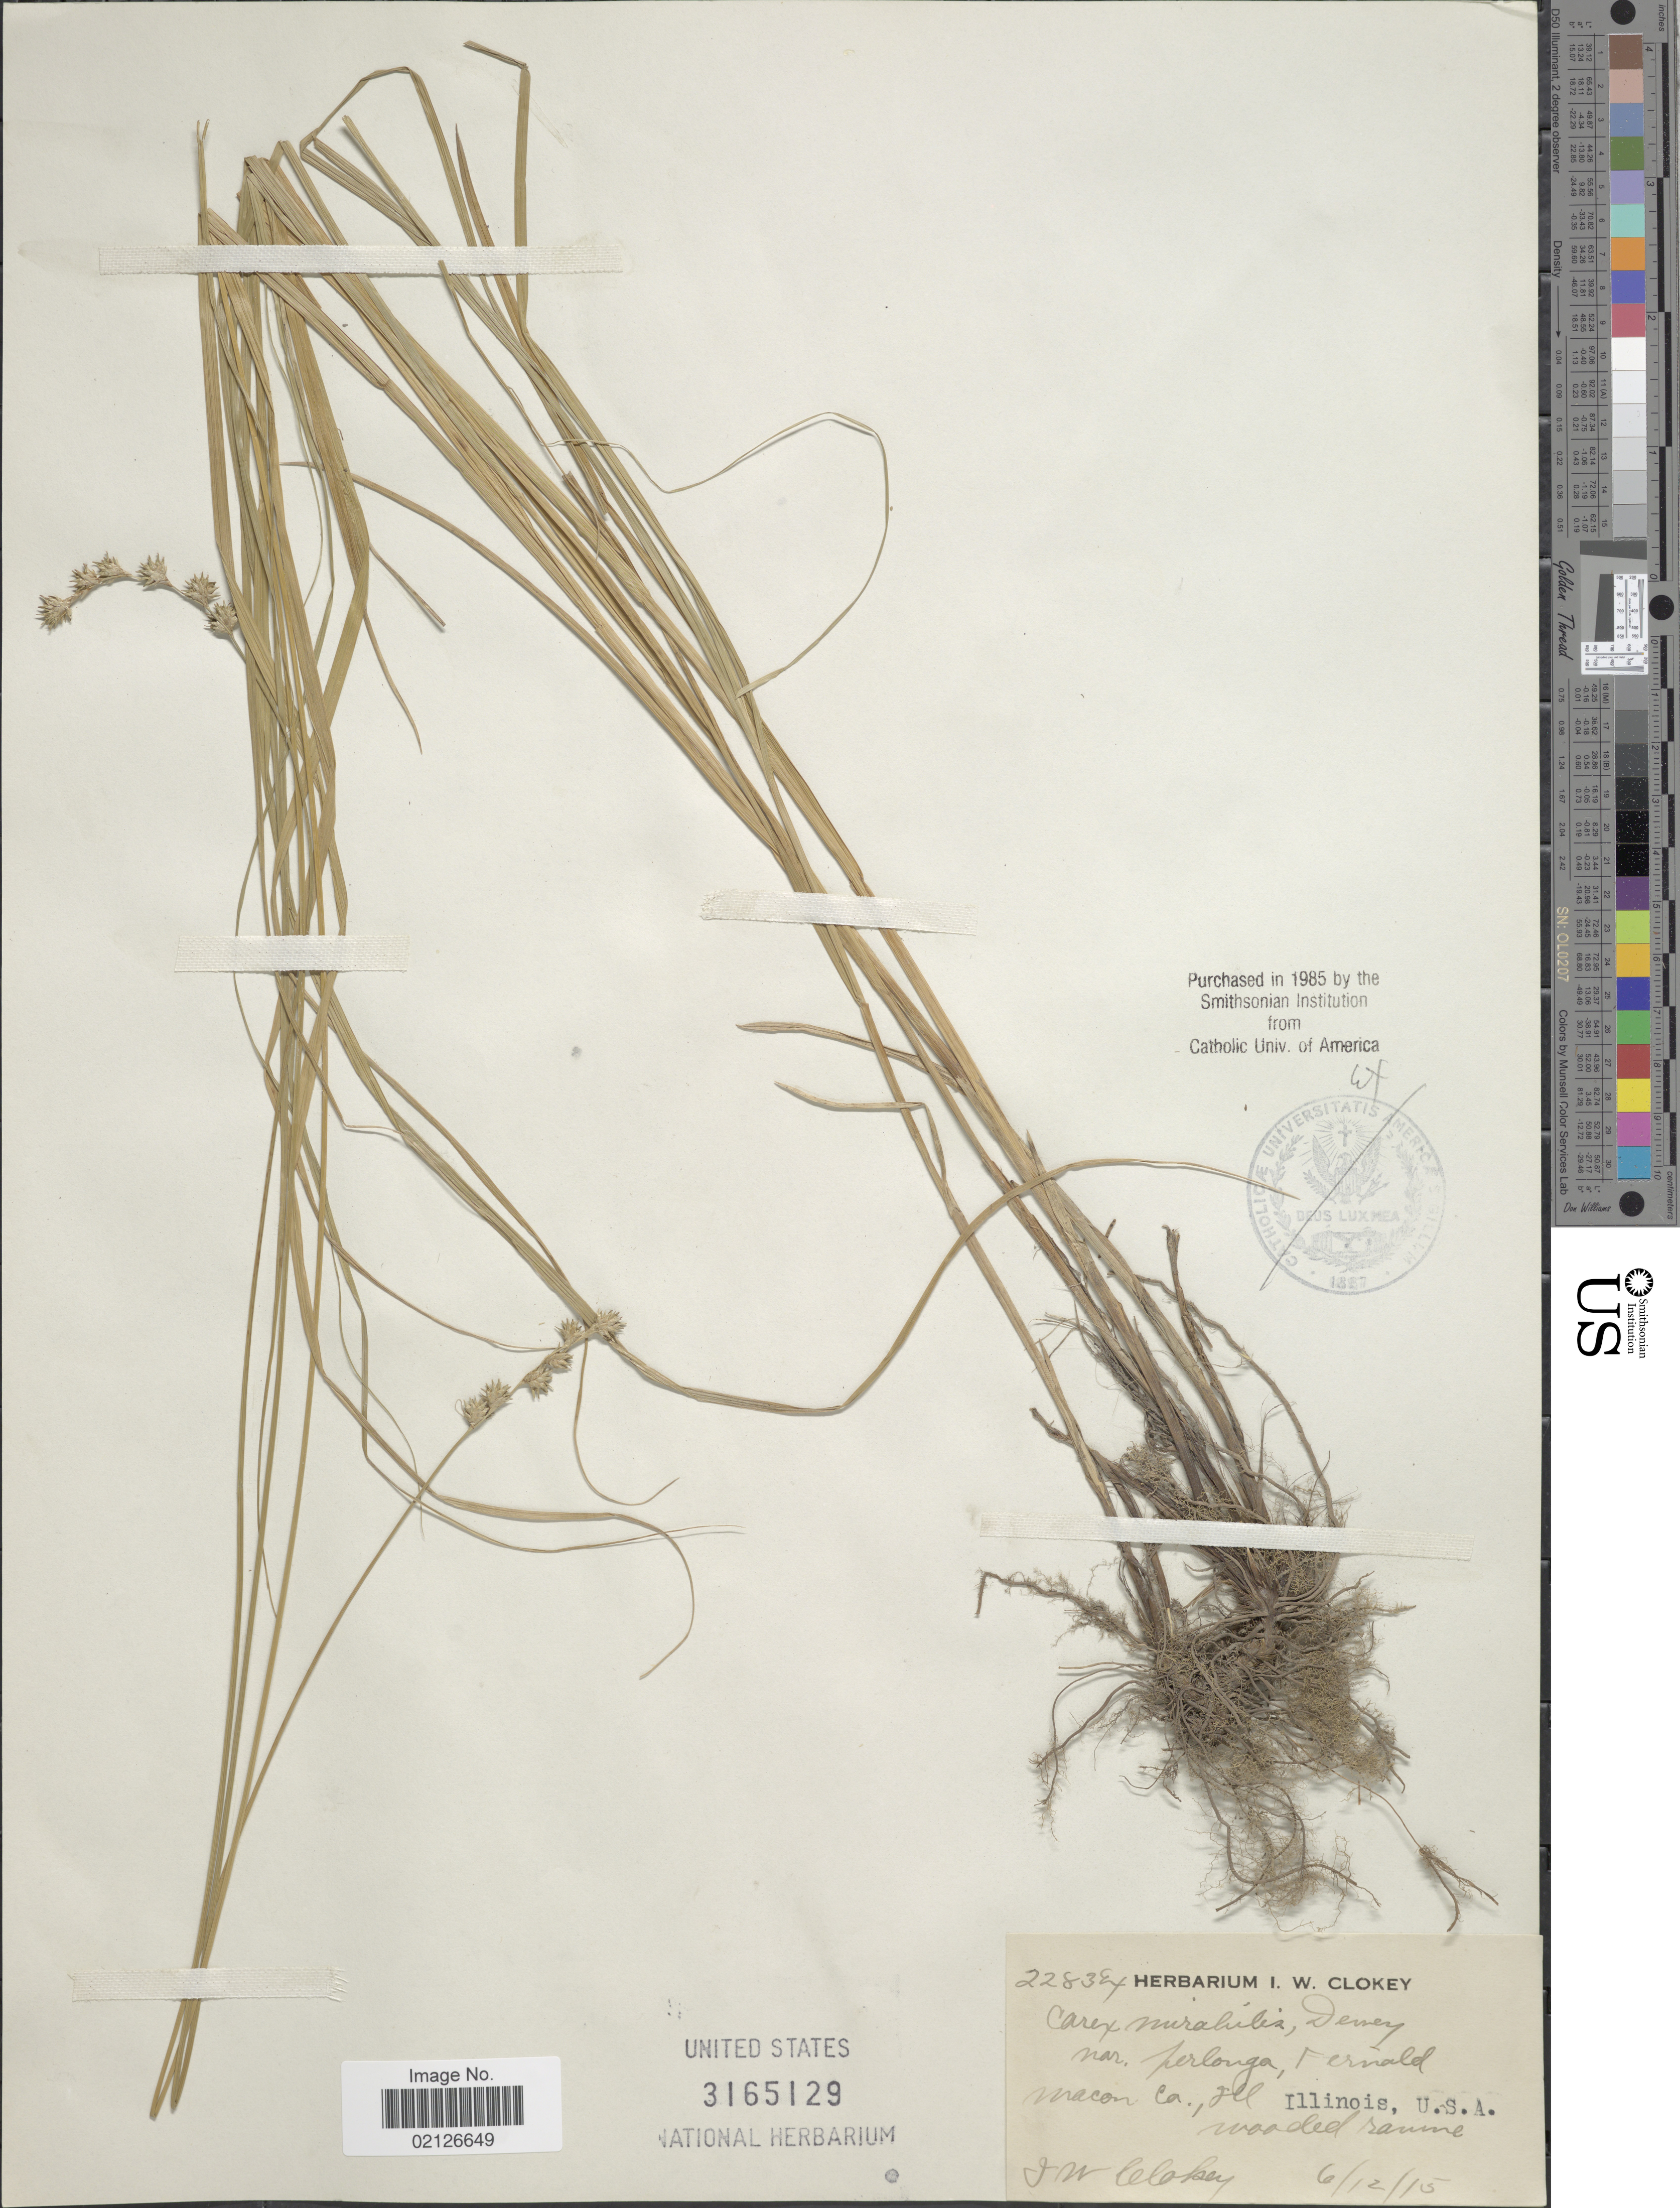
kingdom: Plantae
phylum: Tracheophyta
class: Liliopsida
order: Poales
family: Cyperaceae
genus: Carex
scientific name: Carex normalis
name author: Mack.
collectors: I. W. Clokey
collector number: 2283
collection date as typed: Transcribed d/m/y: 12/6/15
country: United States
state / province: Illinois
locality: Macon Co., wooded ravine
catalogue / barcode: US 3165129